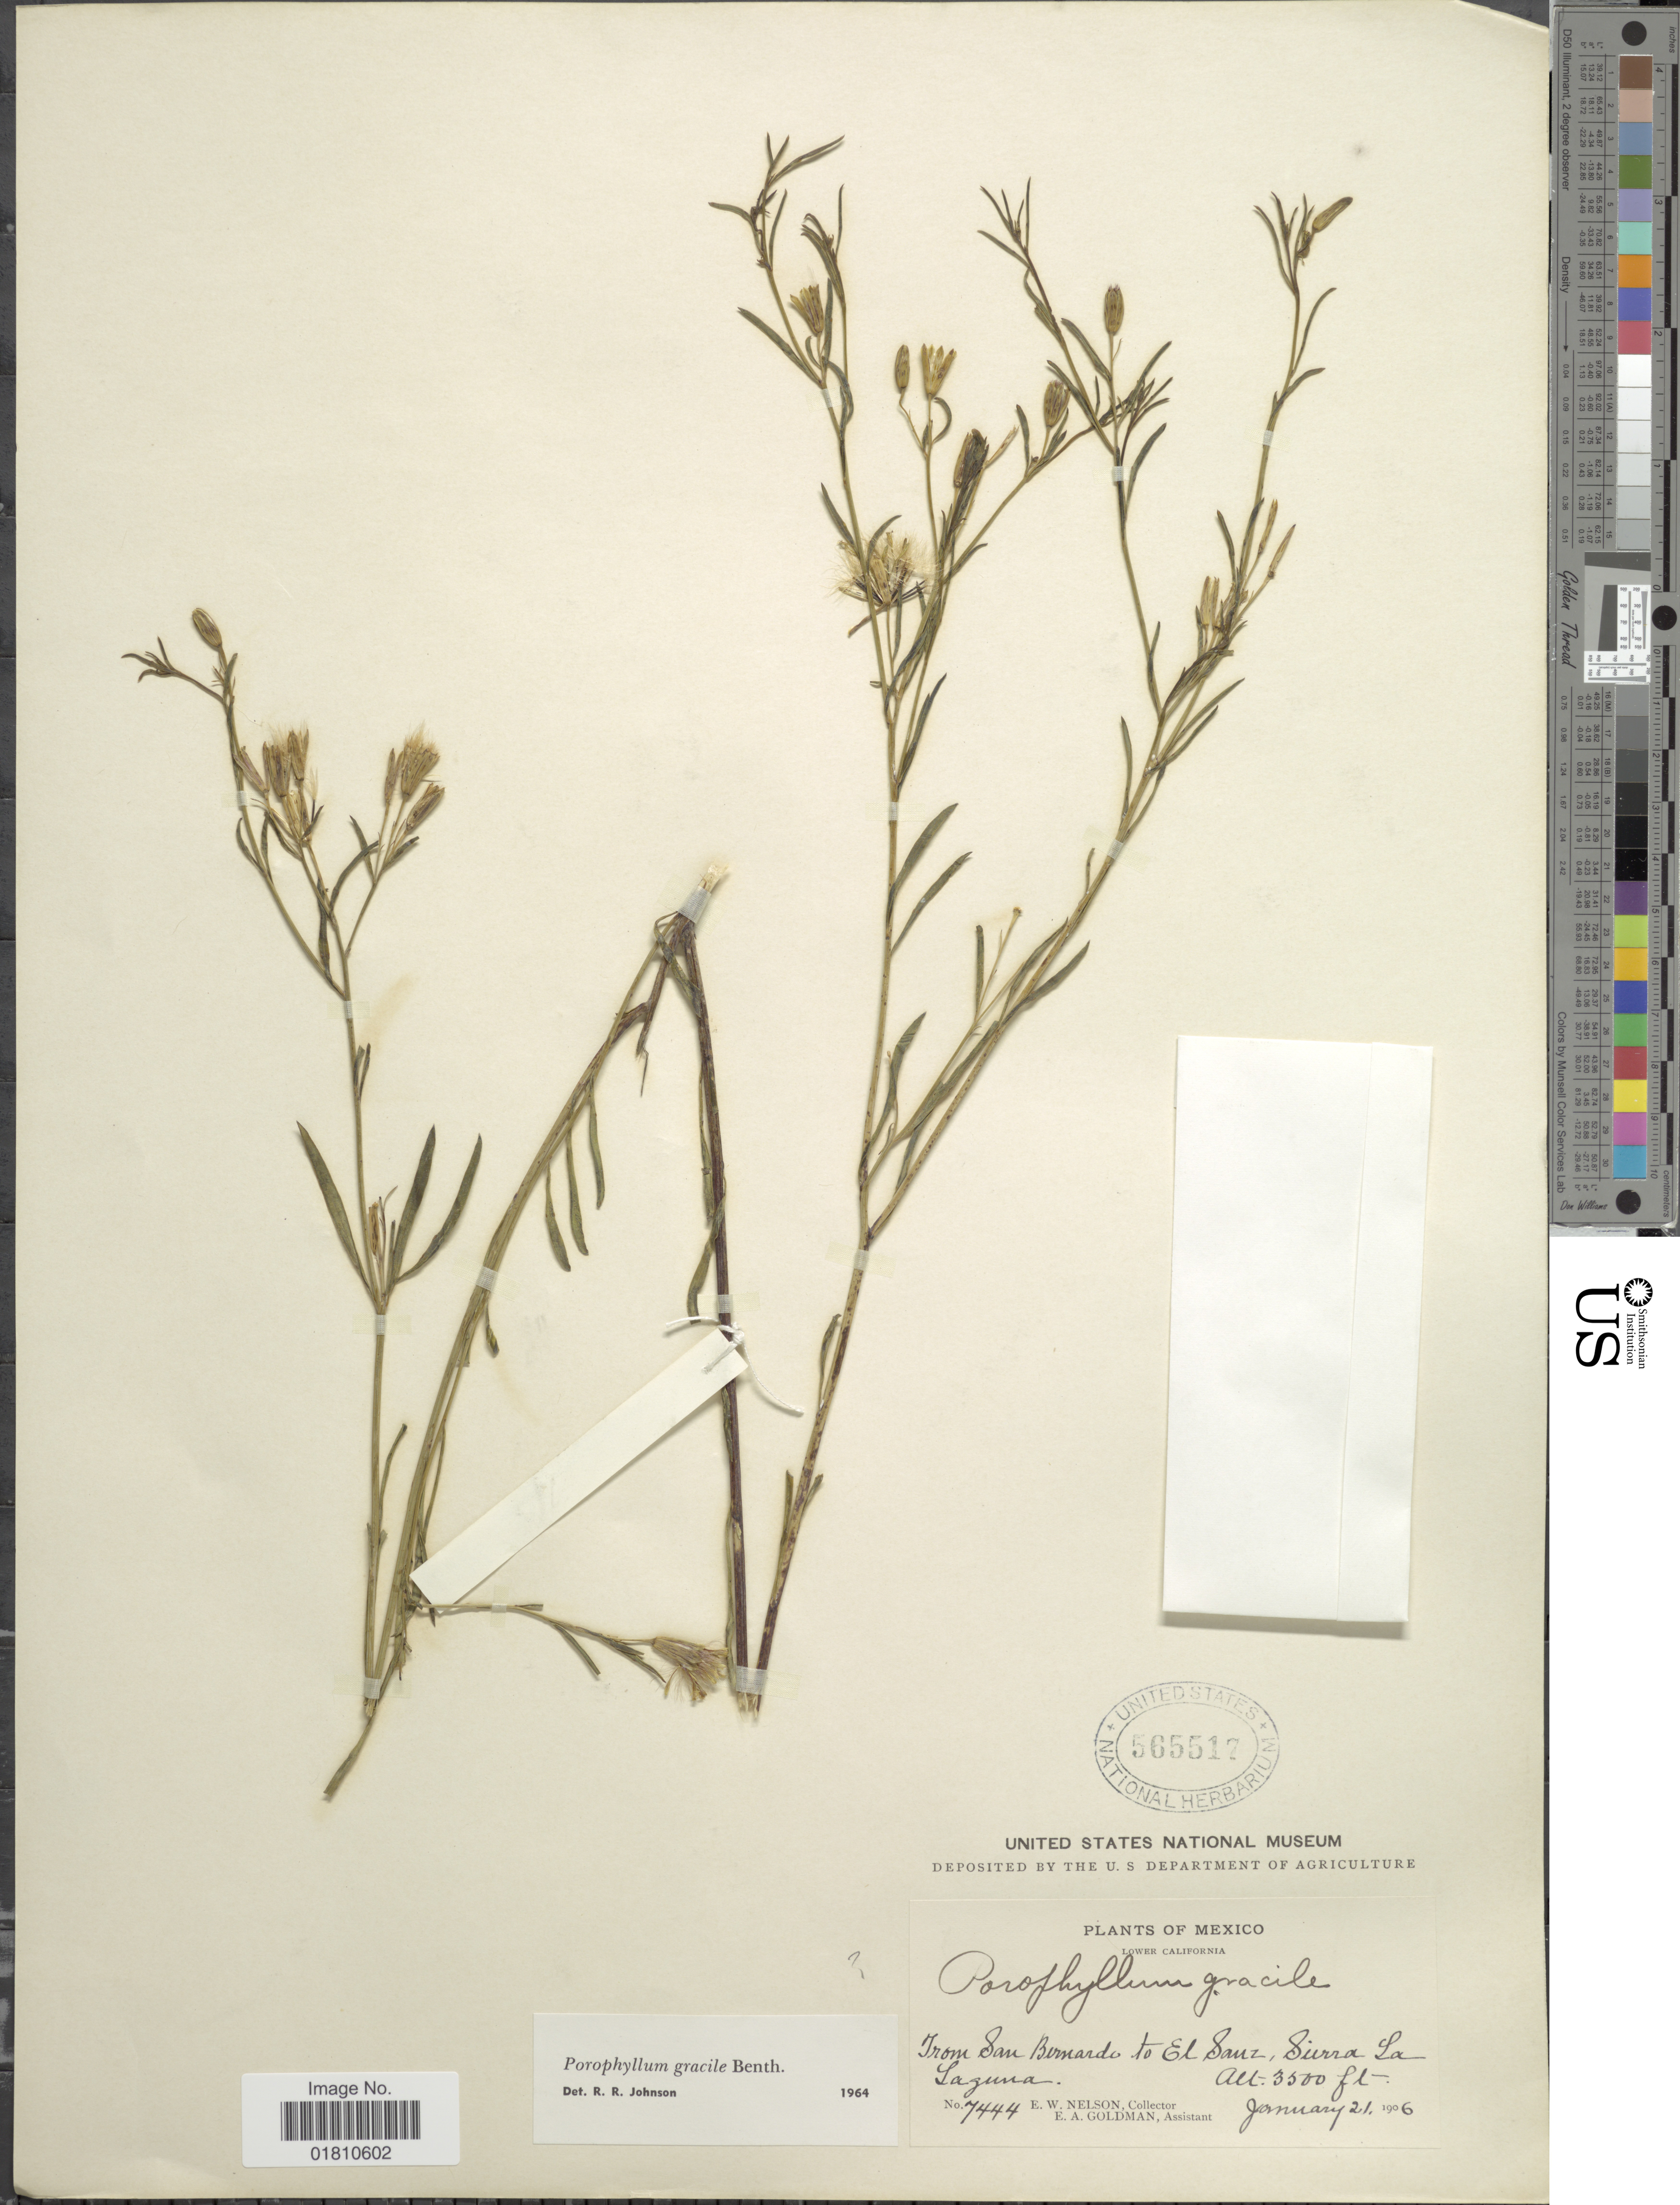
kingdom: Plantae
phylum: Tracheophyta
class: Magnoliopsida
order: Asterales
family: Asteraceae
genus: Porophyllum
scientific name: Porophyllum gracile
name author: Benth.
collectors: E. W. Nelson & E. A. Goldman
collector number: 7444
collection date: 1906-01-21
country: Mexico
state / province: Baja California Sur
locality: Lower California, from San Bernardo to El Sanz Sierra La Laguna.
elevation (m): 1067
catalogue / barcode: US 565517